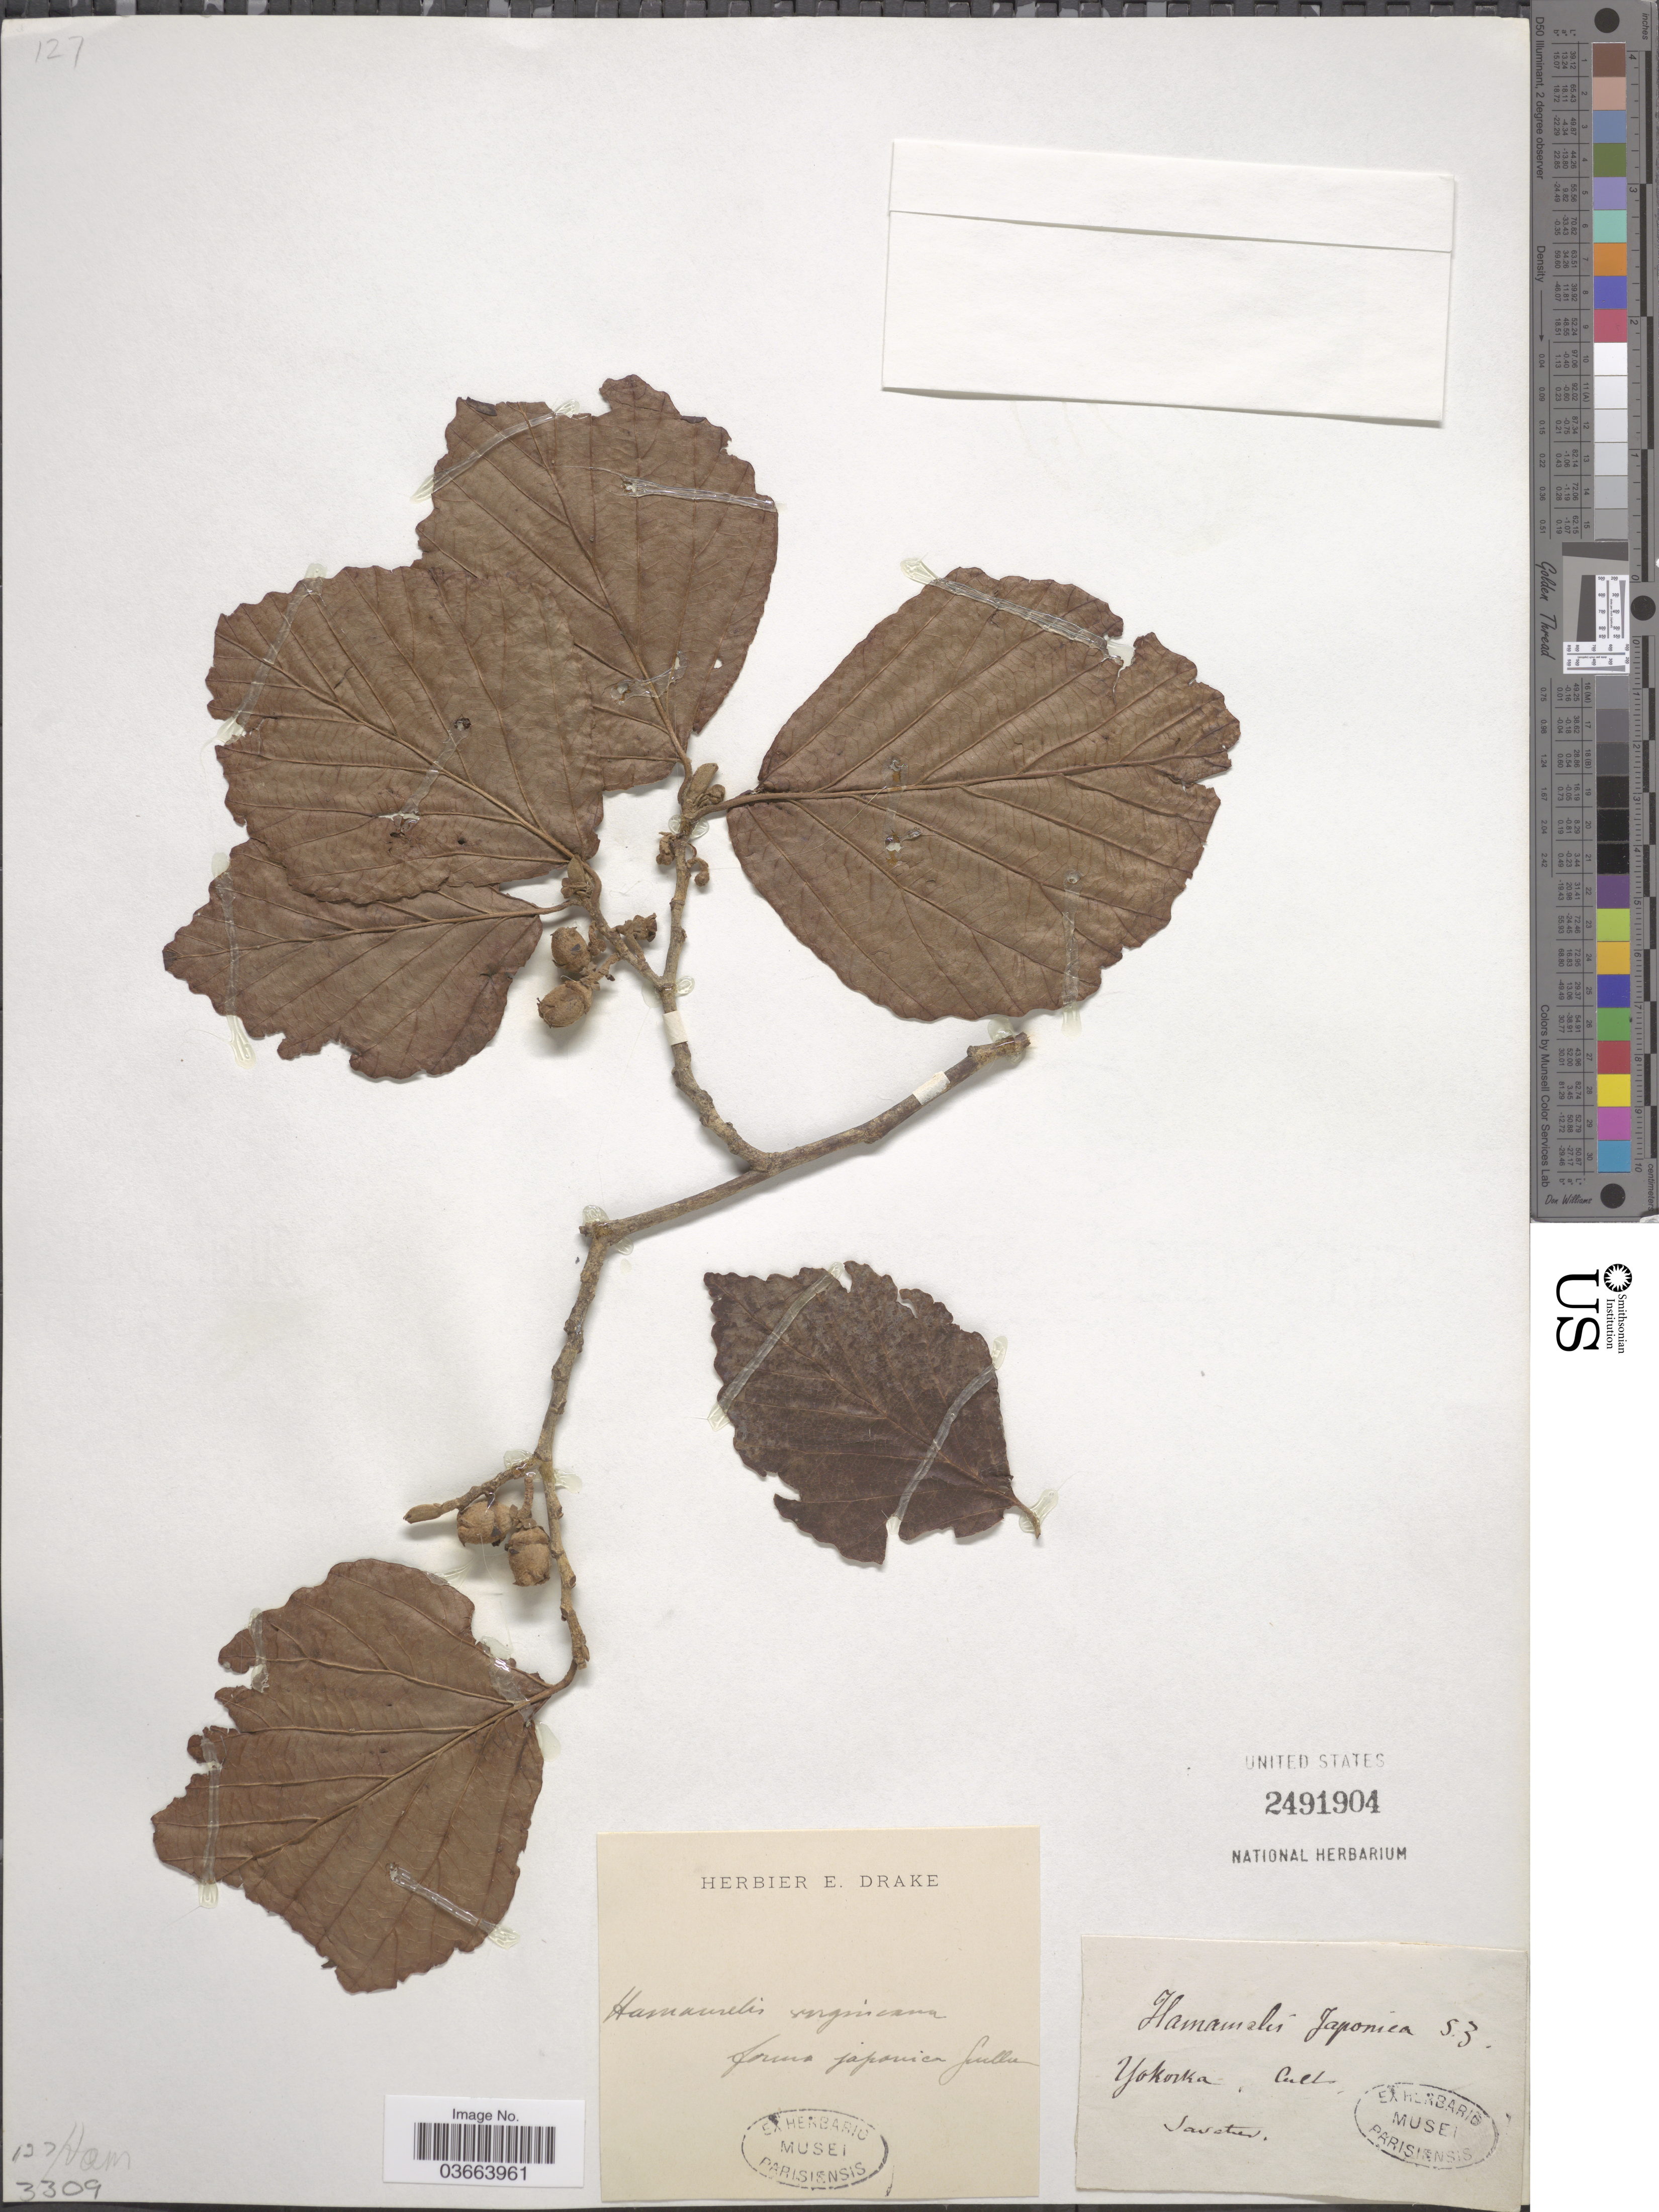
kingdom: Plantae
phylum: Tracheophyta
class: Magnoliopsida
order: Saxifragales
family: Hamamelidaceae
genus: Hamamelis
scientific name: Hamamelis japonica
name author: Siebold & Zucc.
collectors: Savatier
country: Japan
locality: Yokoska.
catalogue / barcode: US 2491904